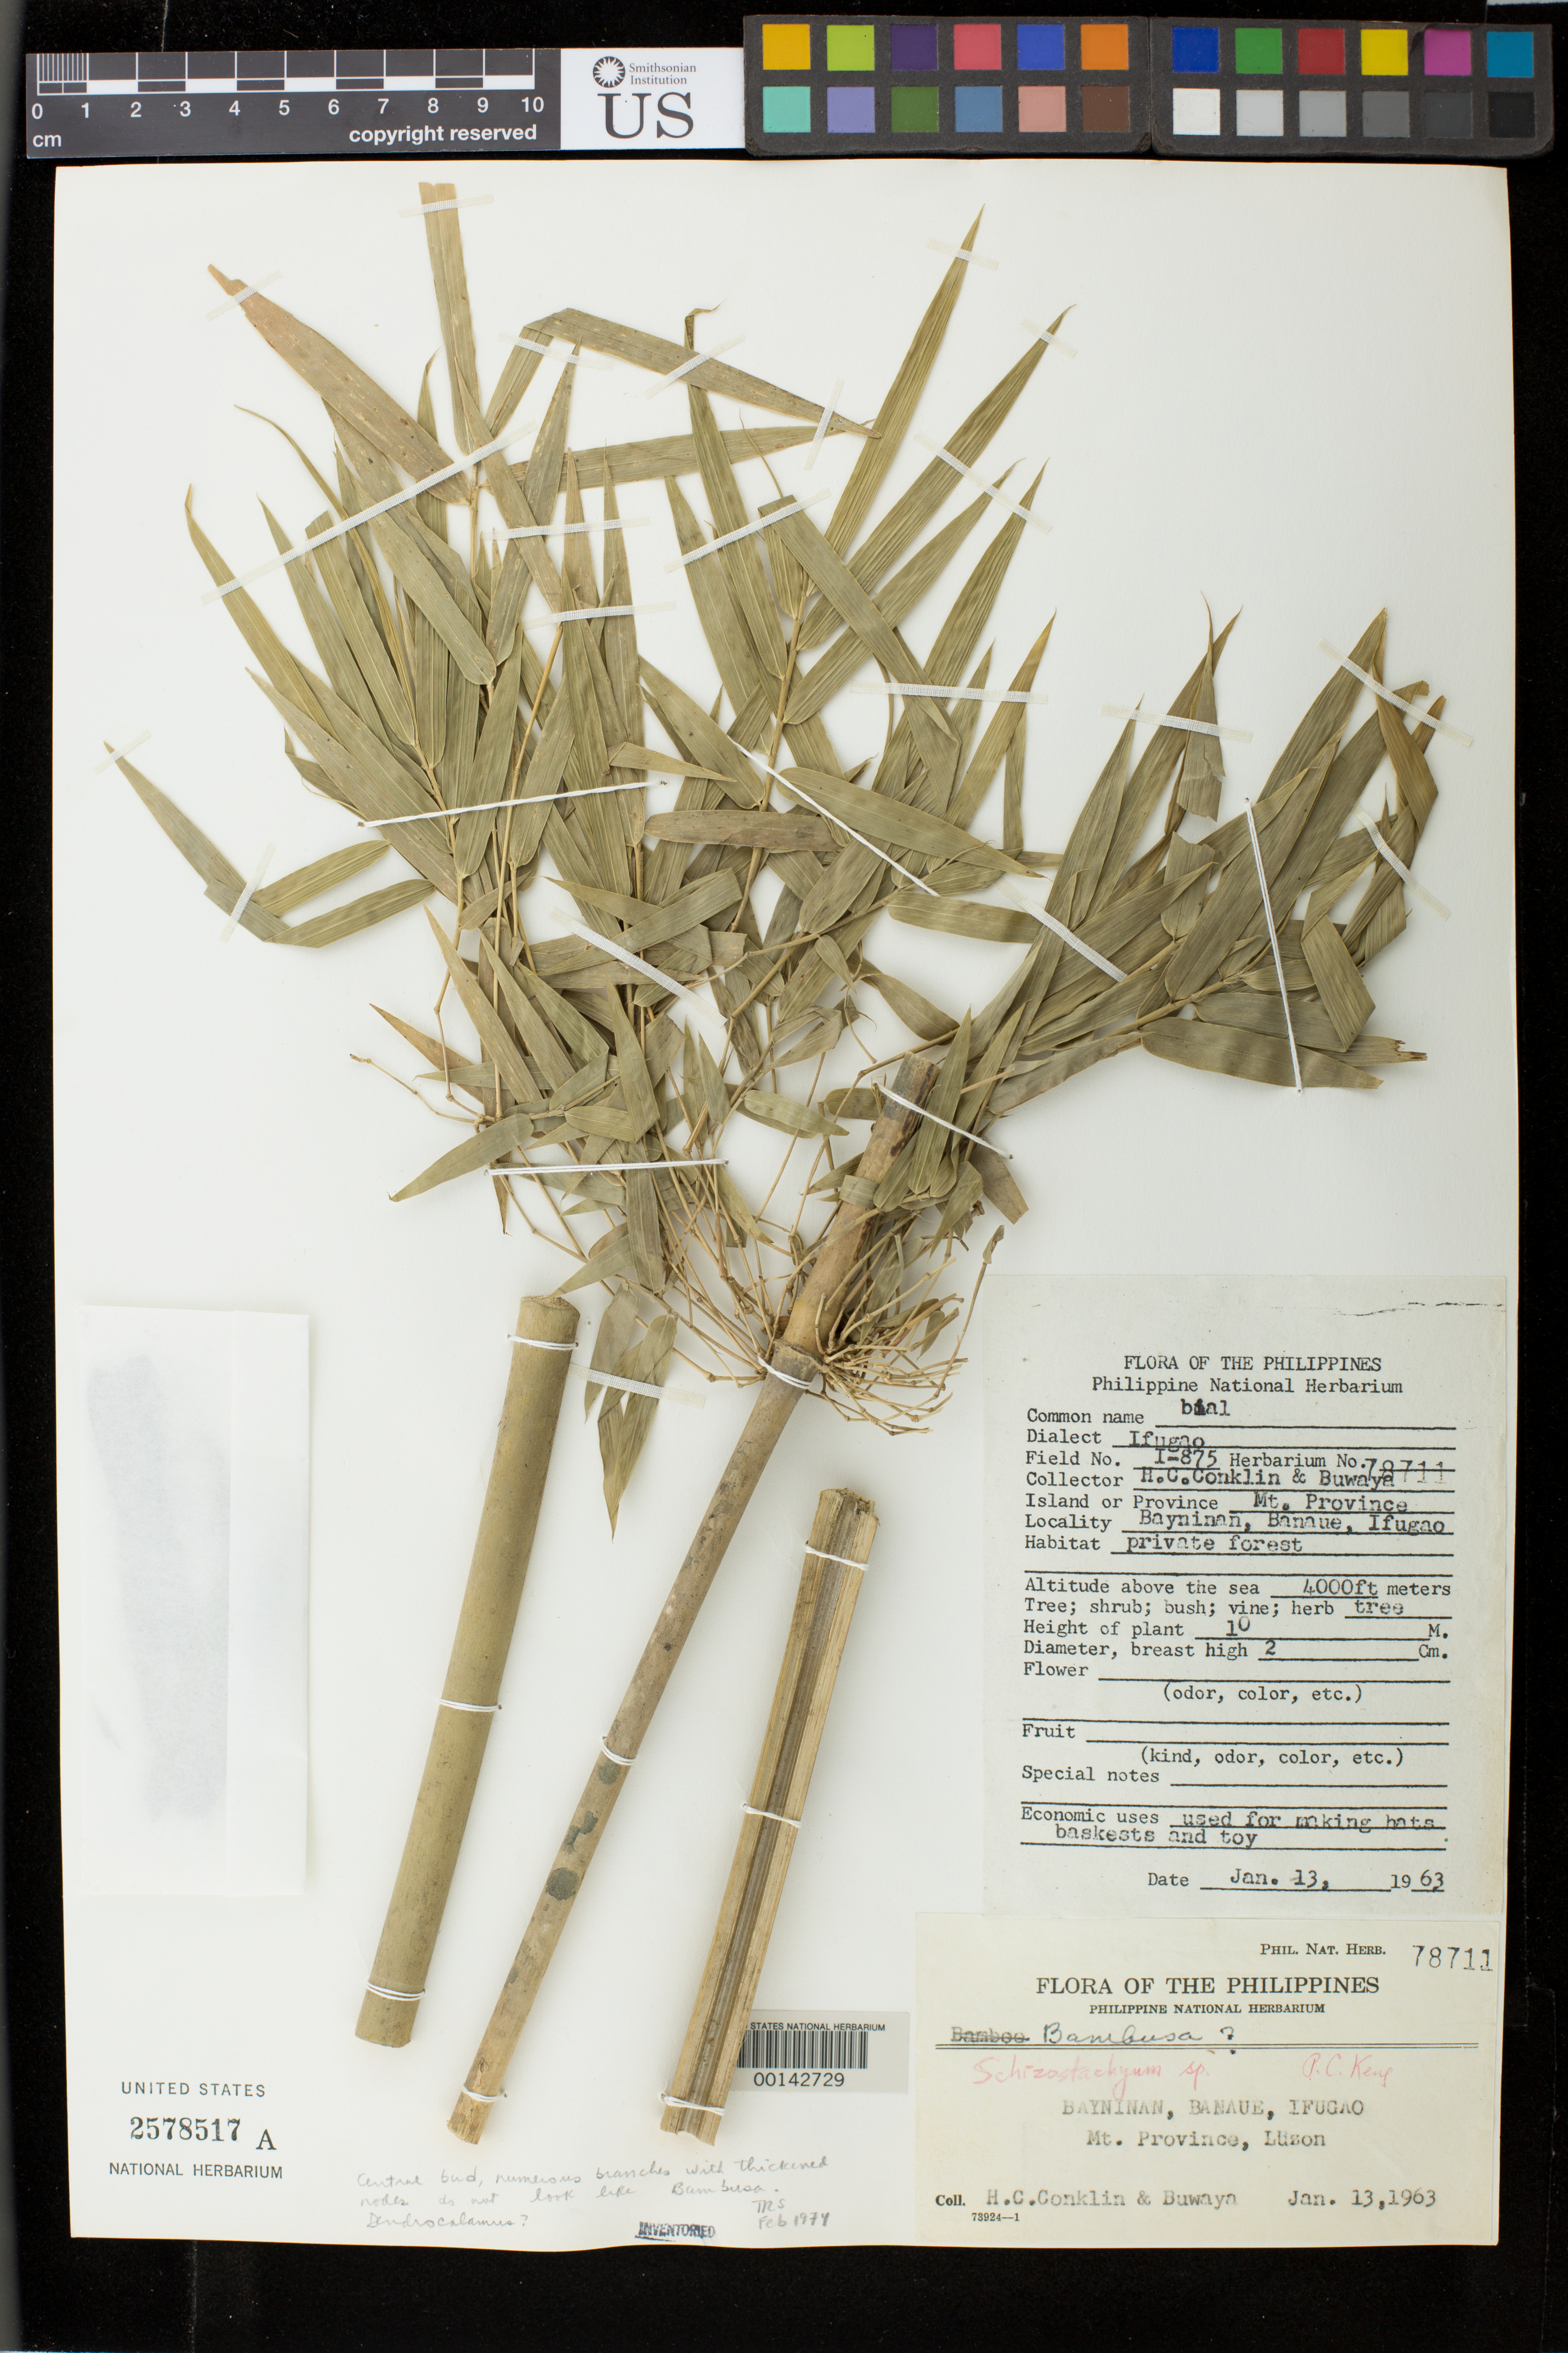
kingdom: Plantae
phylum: Tracheophyta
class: Liliopsida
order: Poales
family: Poaceae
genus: Schizostachyum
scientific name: Schizostachyum sp.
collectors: H. Conklin & -. Buwaya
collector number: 78711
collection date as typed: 13 Jan 1963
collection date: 1963-01-13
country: Philippines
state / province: Cordillera (Administrative Region)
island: Luzon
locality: Bayninan, Banaue, Ifugao. Mt. Province, Luzon.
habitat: Private forest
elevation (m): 1219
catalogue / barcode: US 2578517A